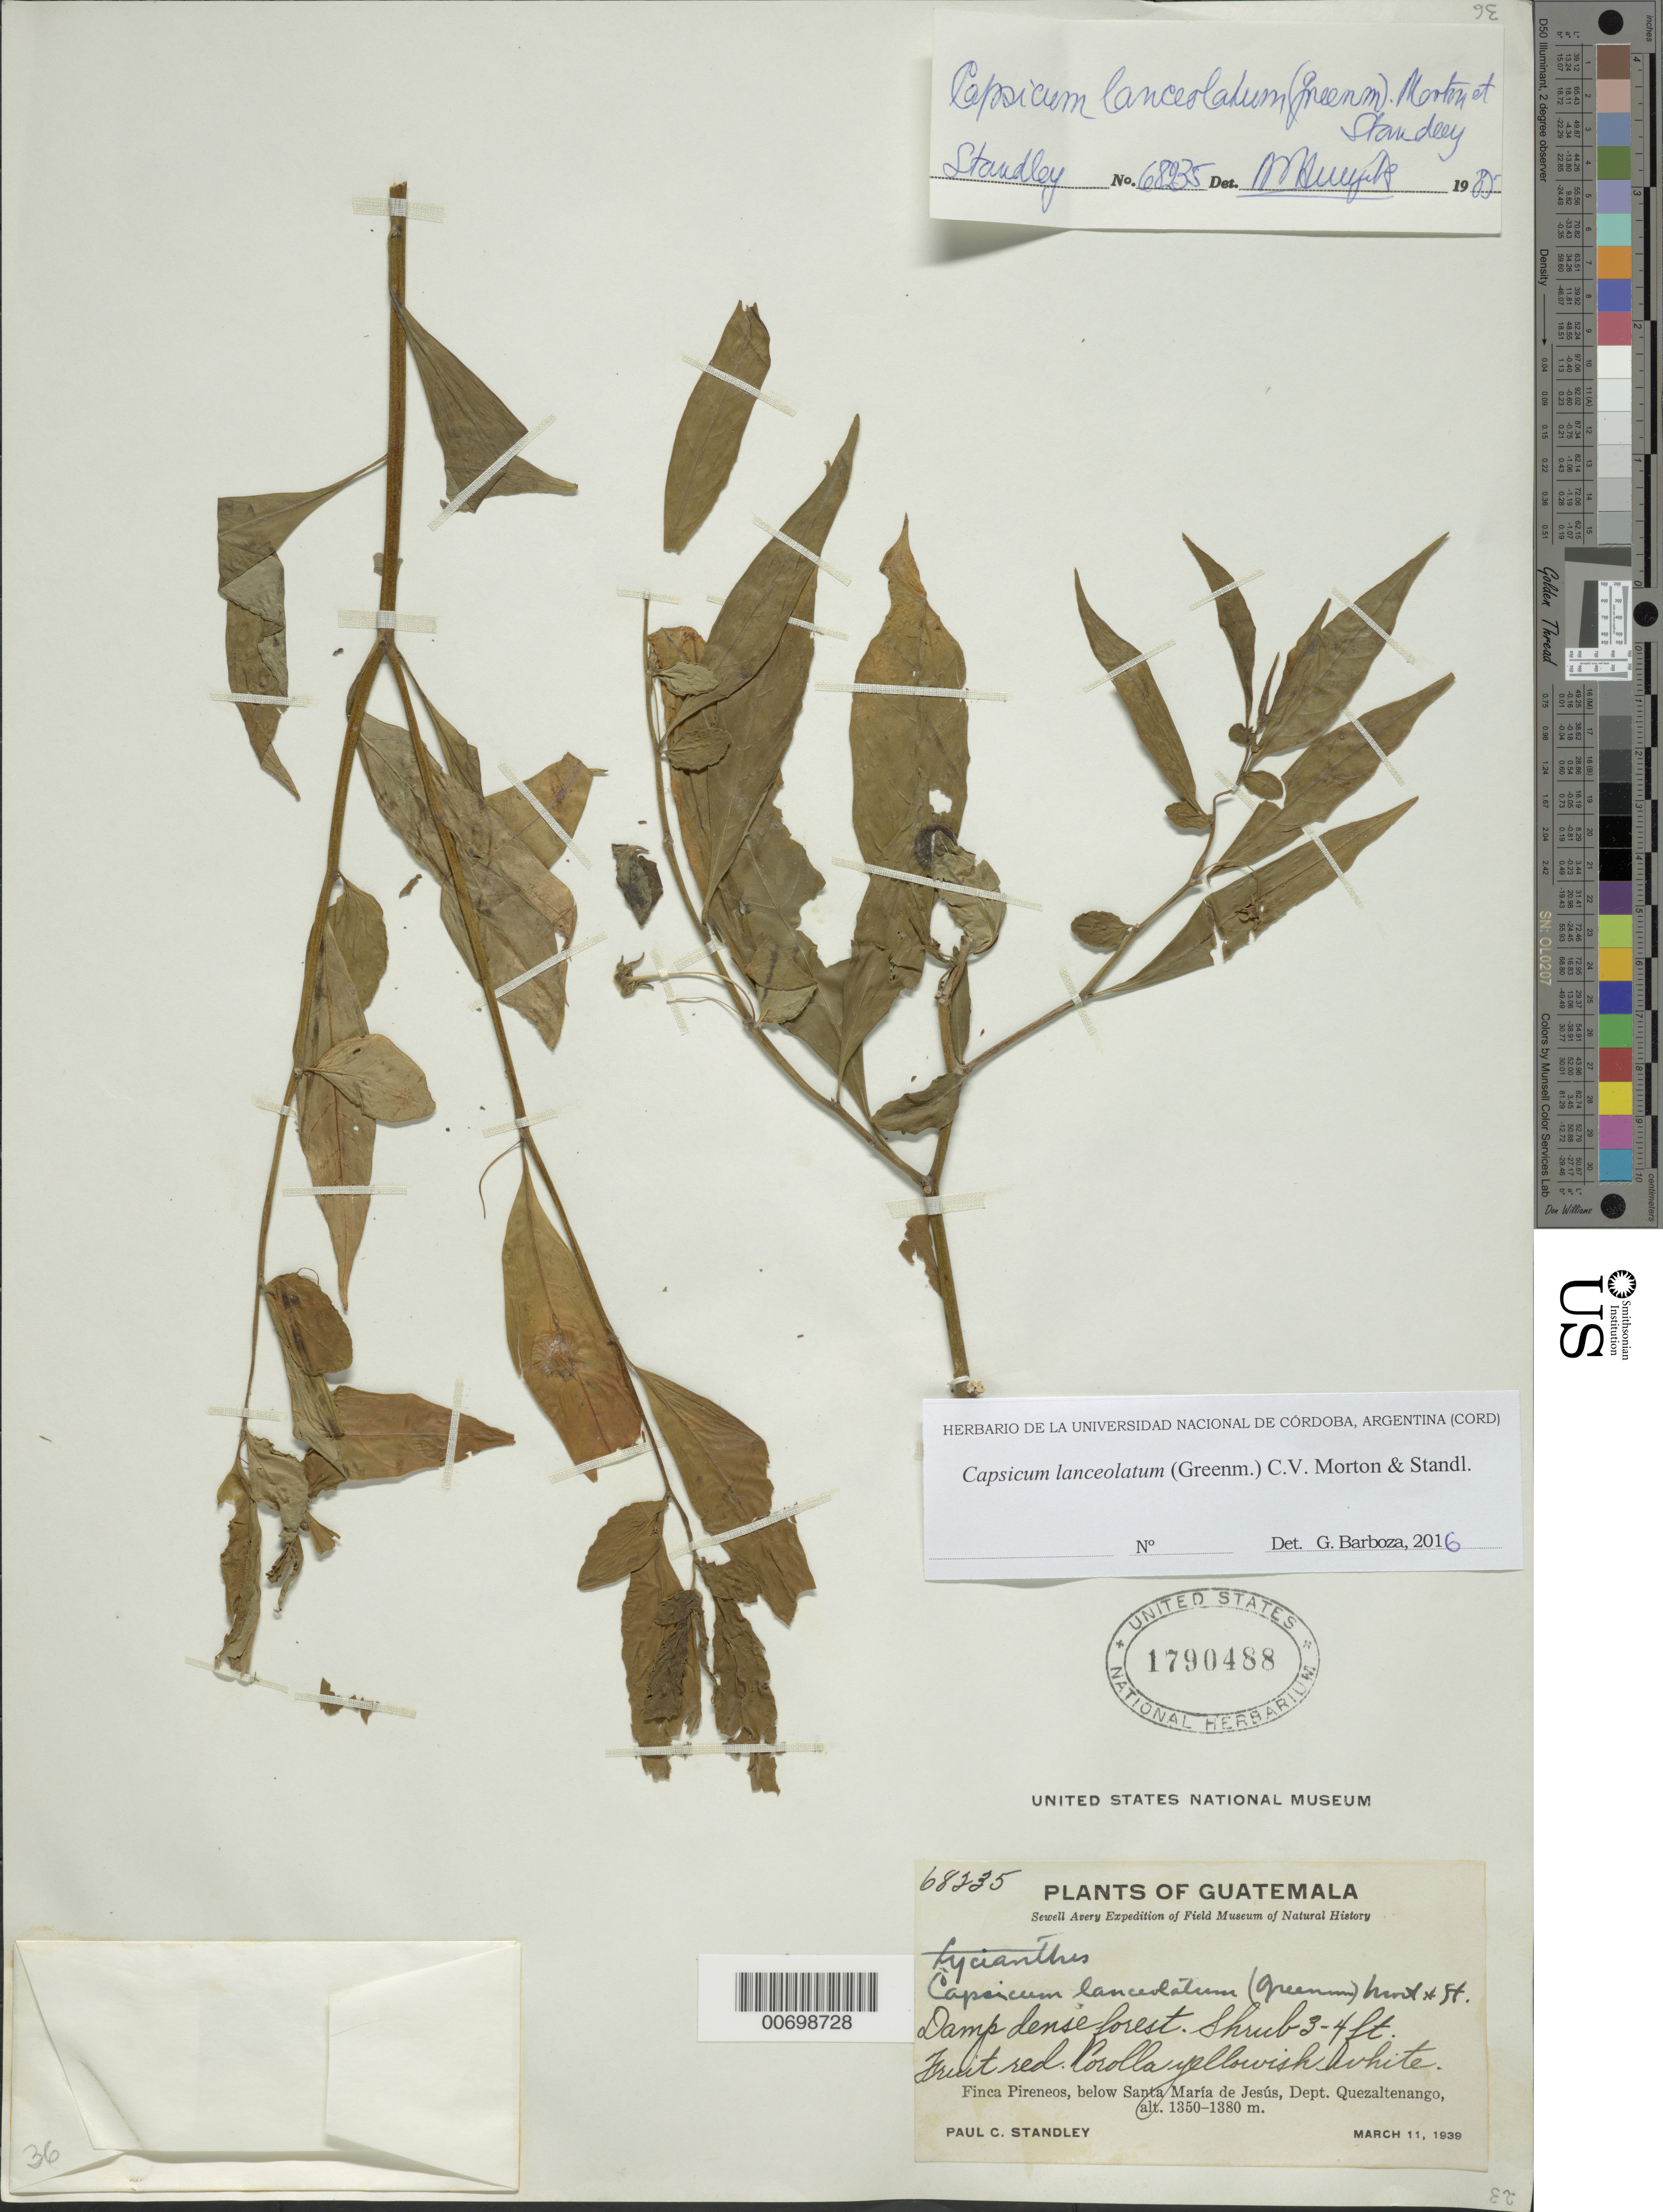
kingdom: Plantae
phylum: Tracheophyta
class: Magnoliopsida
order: Solanales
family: Solanaceae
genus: Capsicum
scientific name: Capsicum lanceolatum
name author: (Greenm.) C.V. Morton & Standl.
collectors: P. C. Standley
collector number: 68235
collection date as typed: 11 Mar 1939 or 03 Nov 1939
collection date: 1939-03-11 or 1939-11-03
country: Guatemala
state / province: Quetzaltenango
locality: Finca Pirineos, below Santa Maria de Jesus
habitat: Damp dense forest.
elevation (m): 1350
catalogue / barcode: US 1790488